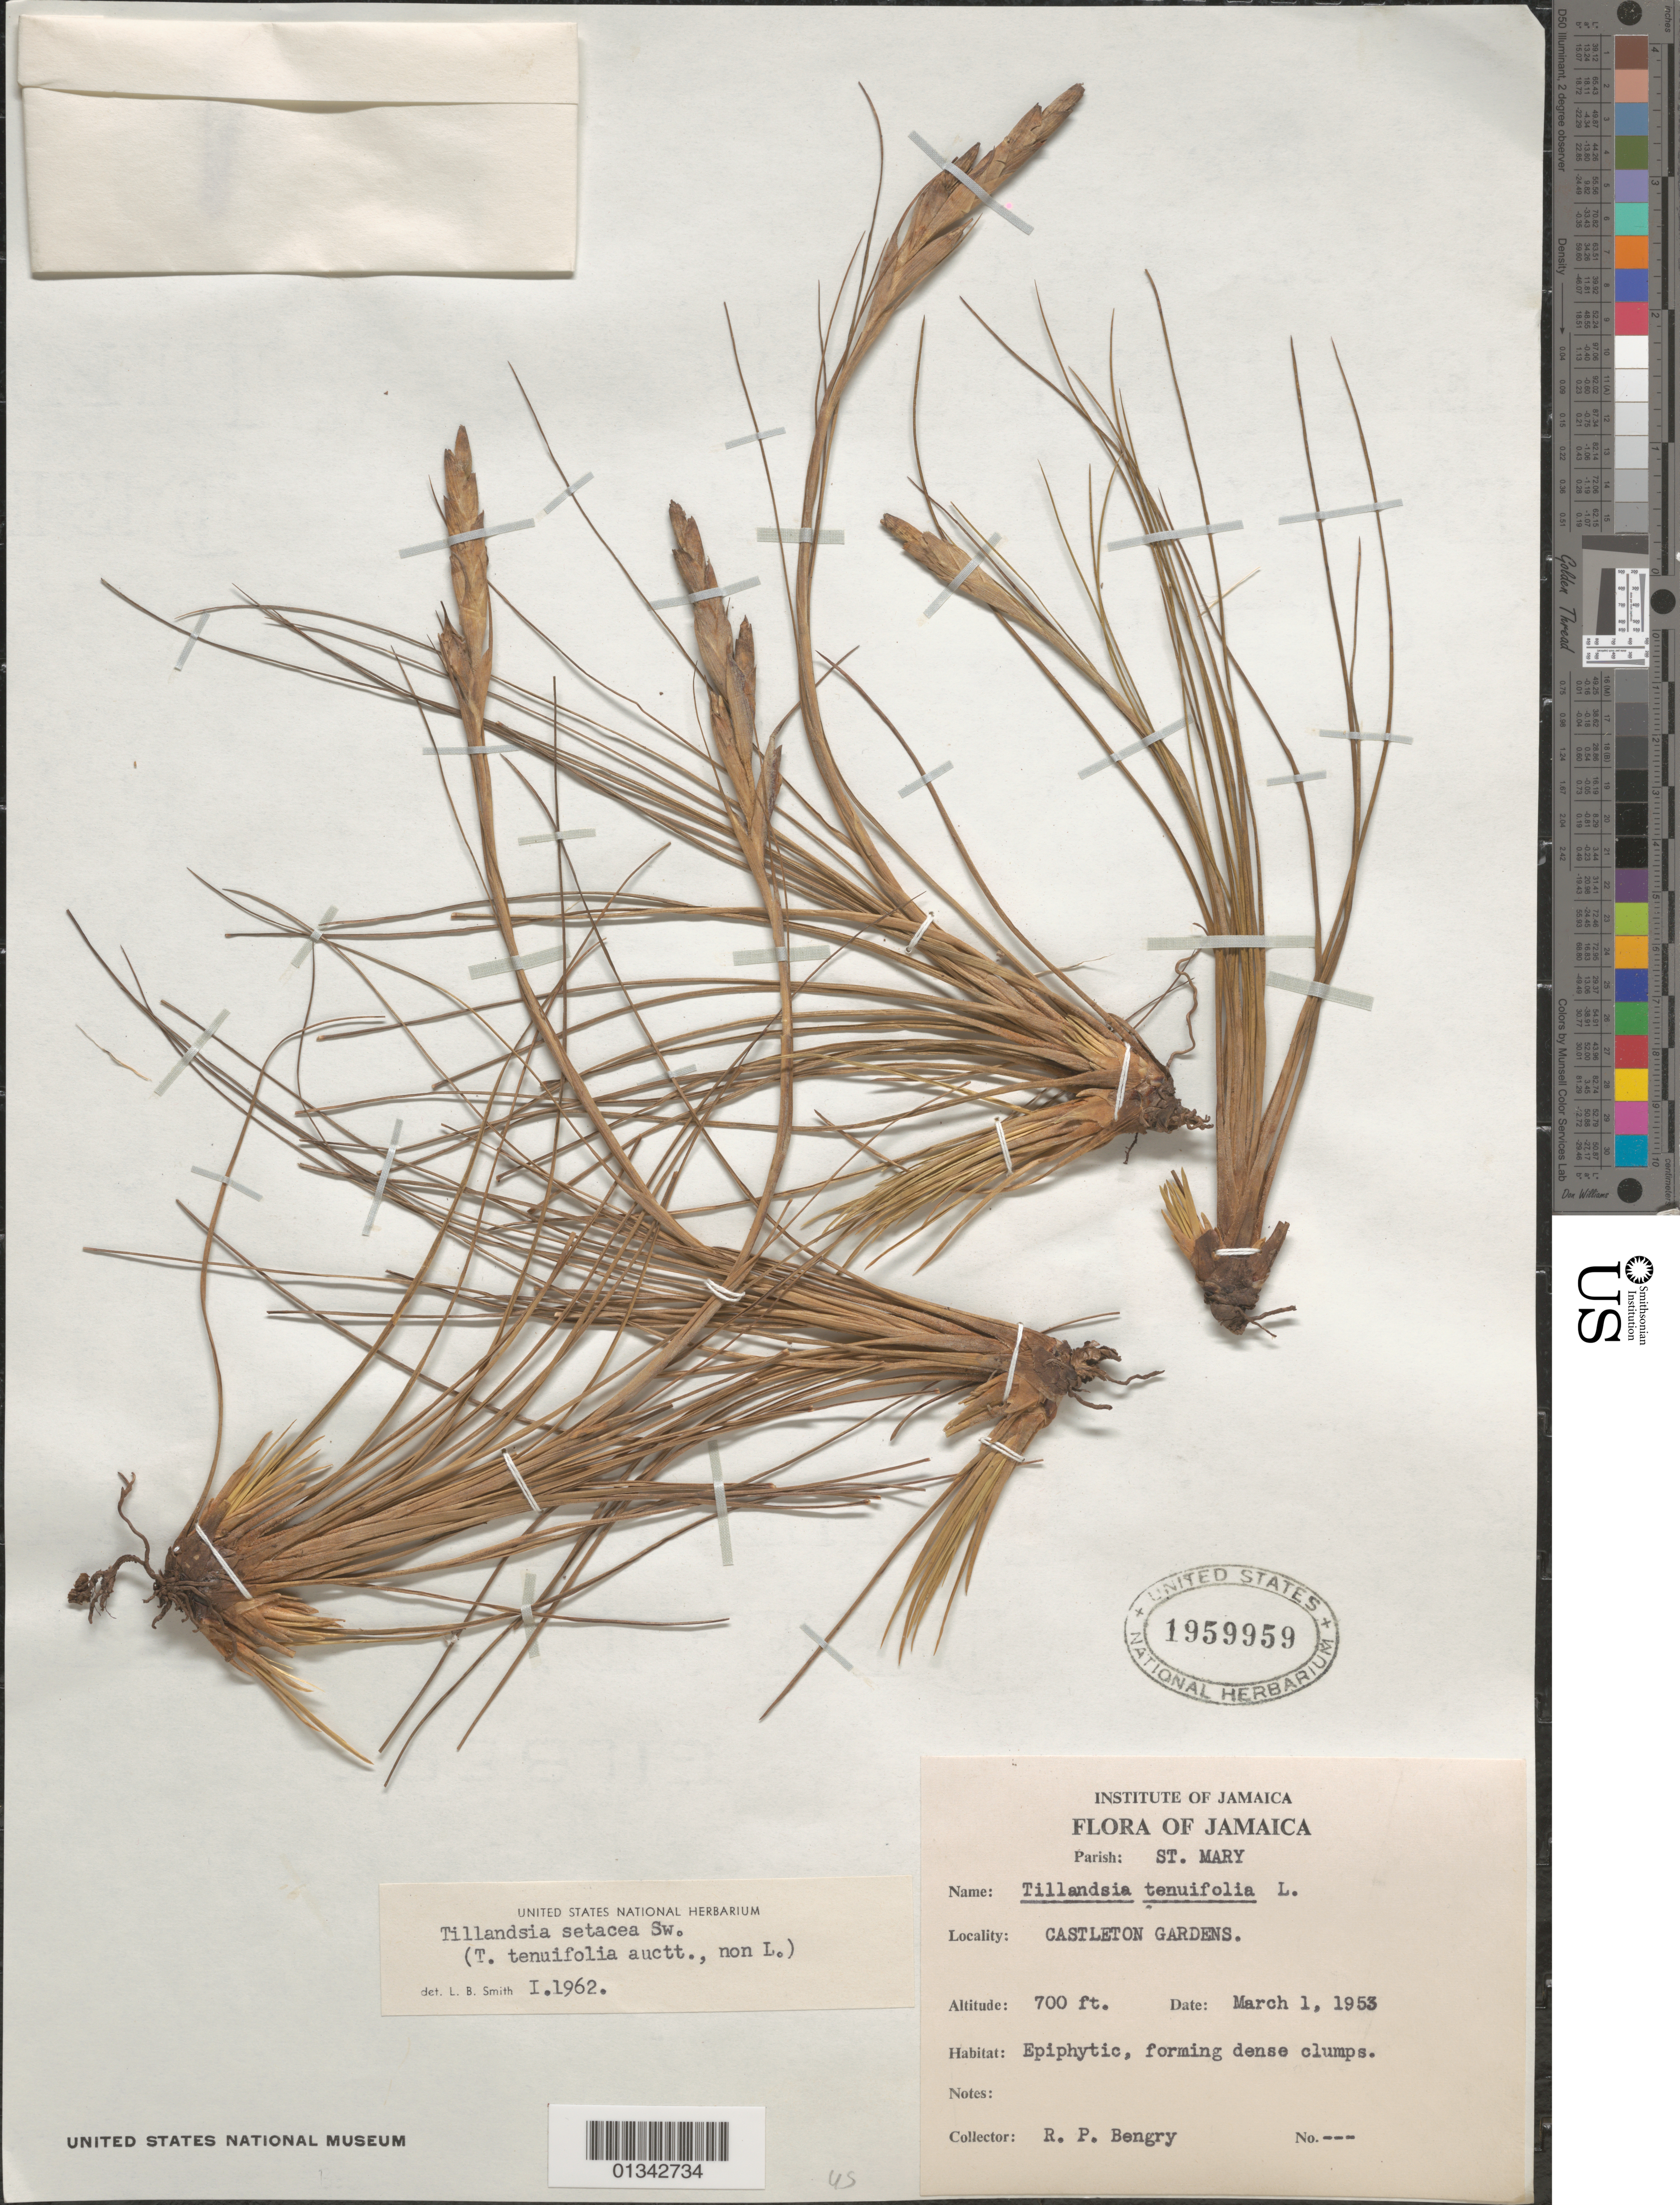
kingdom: Plantae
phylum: Tracheophyta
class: Liliopsida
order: Poales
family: Bromeliaceae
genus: Tillandsia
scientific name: Tillandsia setacea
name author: Sw.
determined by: Smith, Lyman B., (US), NMNH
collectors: R. Bengry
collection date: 1953-03-01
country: Jamaica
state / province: Saint Mary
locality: Castleton Gardens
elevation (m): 213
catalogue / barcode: US 1959959